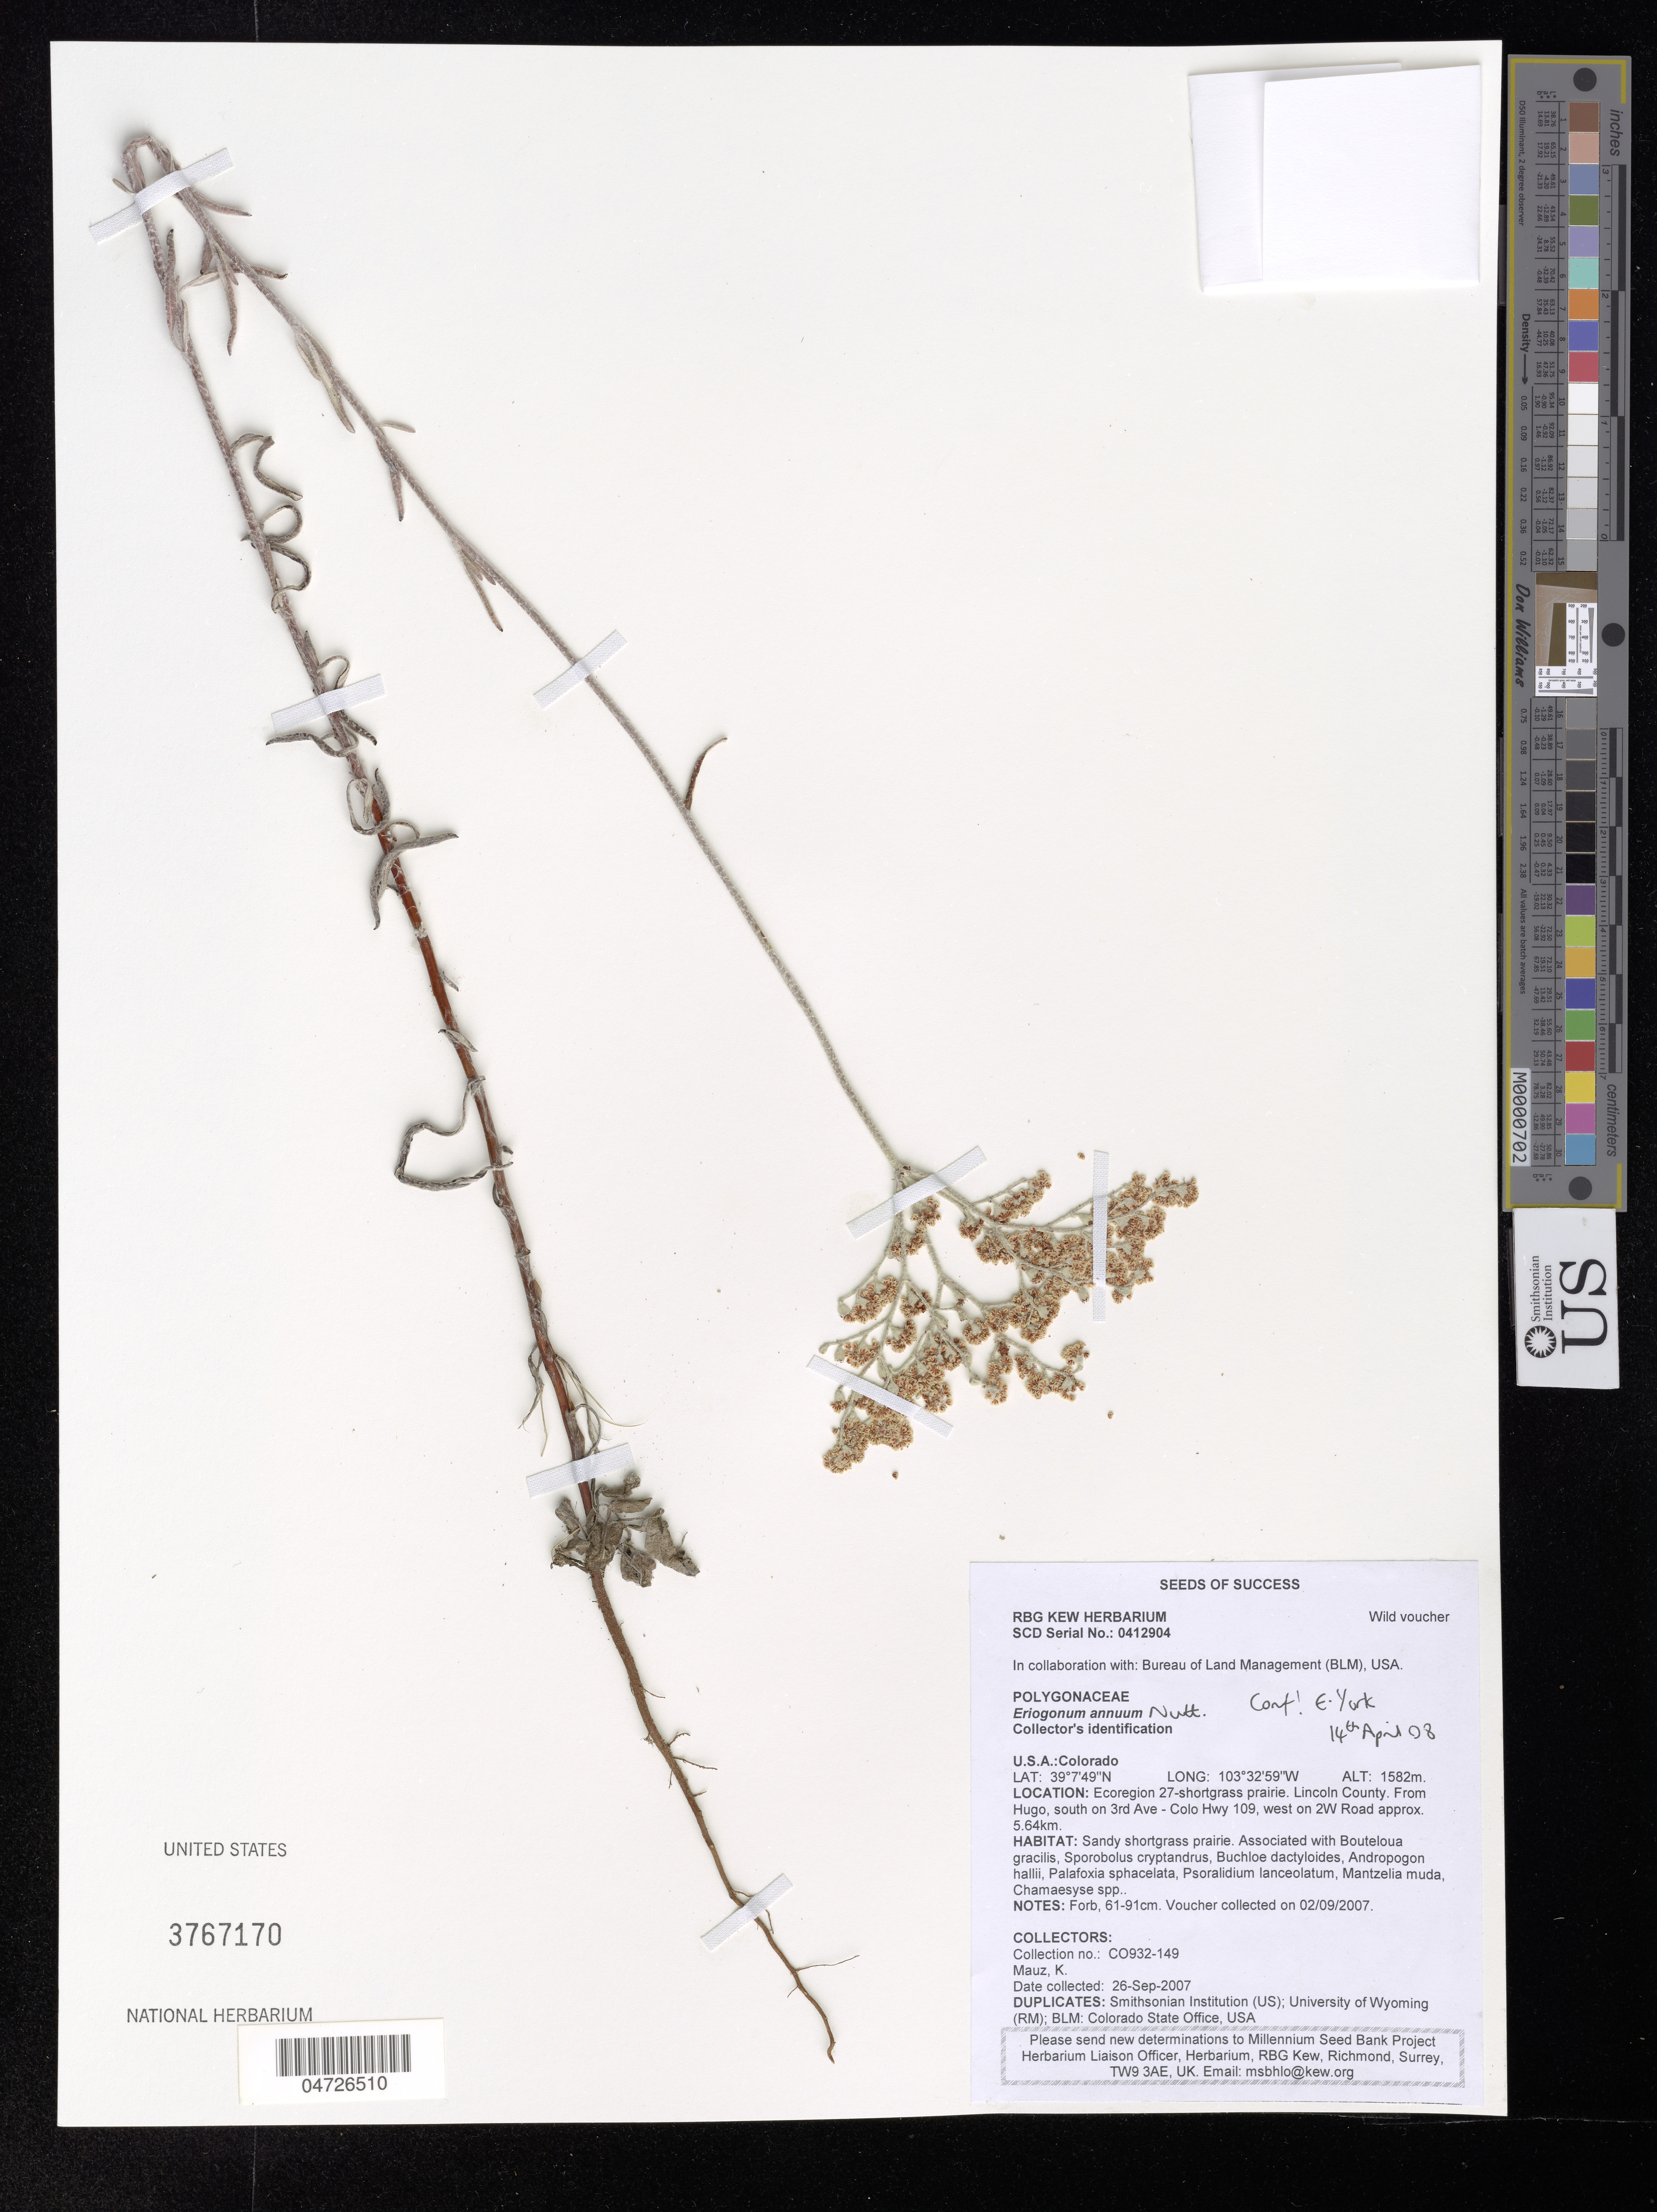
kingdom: Plantae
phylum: Tracheophyta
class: Magnoliopsida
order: Caryophyllales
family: Polygonaceae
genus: Eriogonum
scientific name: Eriogonum annuum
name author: Nutt.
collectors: K. Mauz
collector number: CO932-149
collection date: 2007-09-26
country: United States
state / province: Colorado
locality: Ecoregion 27-shortgrass prairie. Lincoln County. From Hugo, south on 3rd Ave - Colo Hwy 109, west on 2W Road approx. 5.64km.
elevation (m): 1582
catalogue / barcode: US 3767170